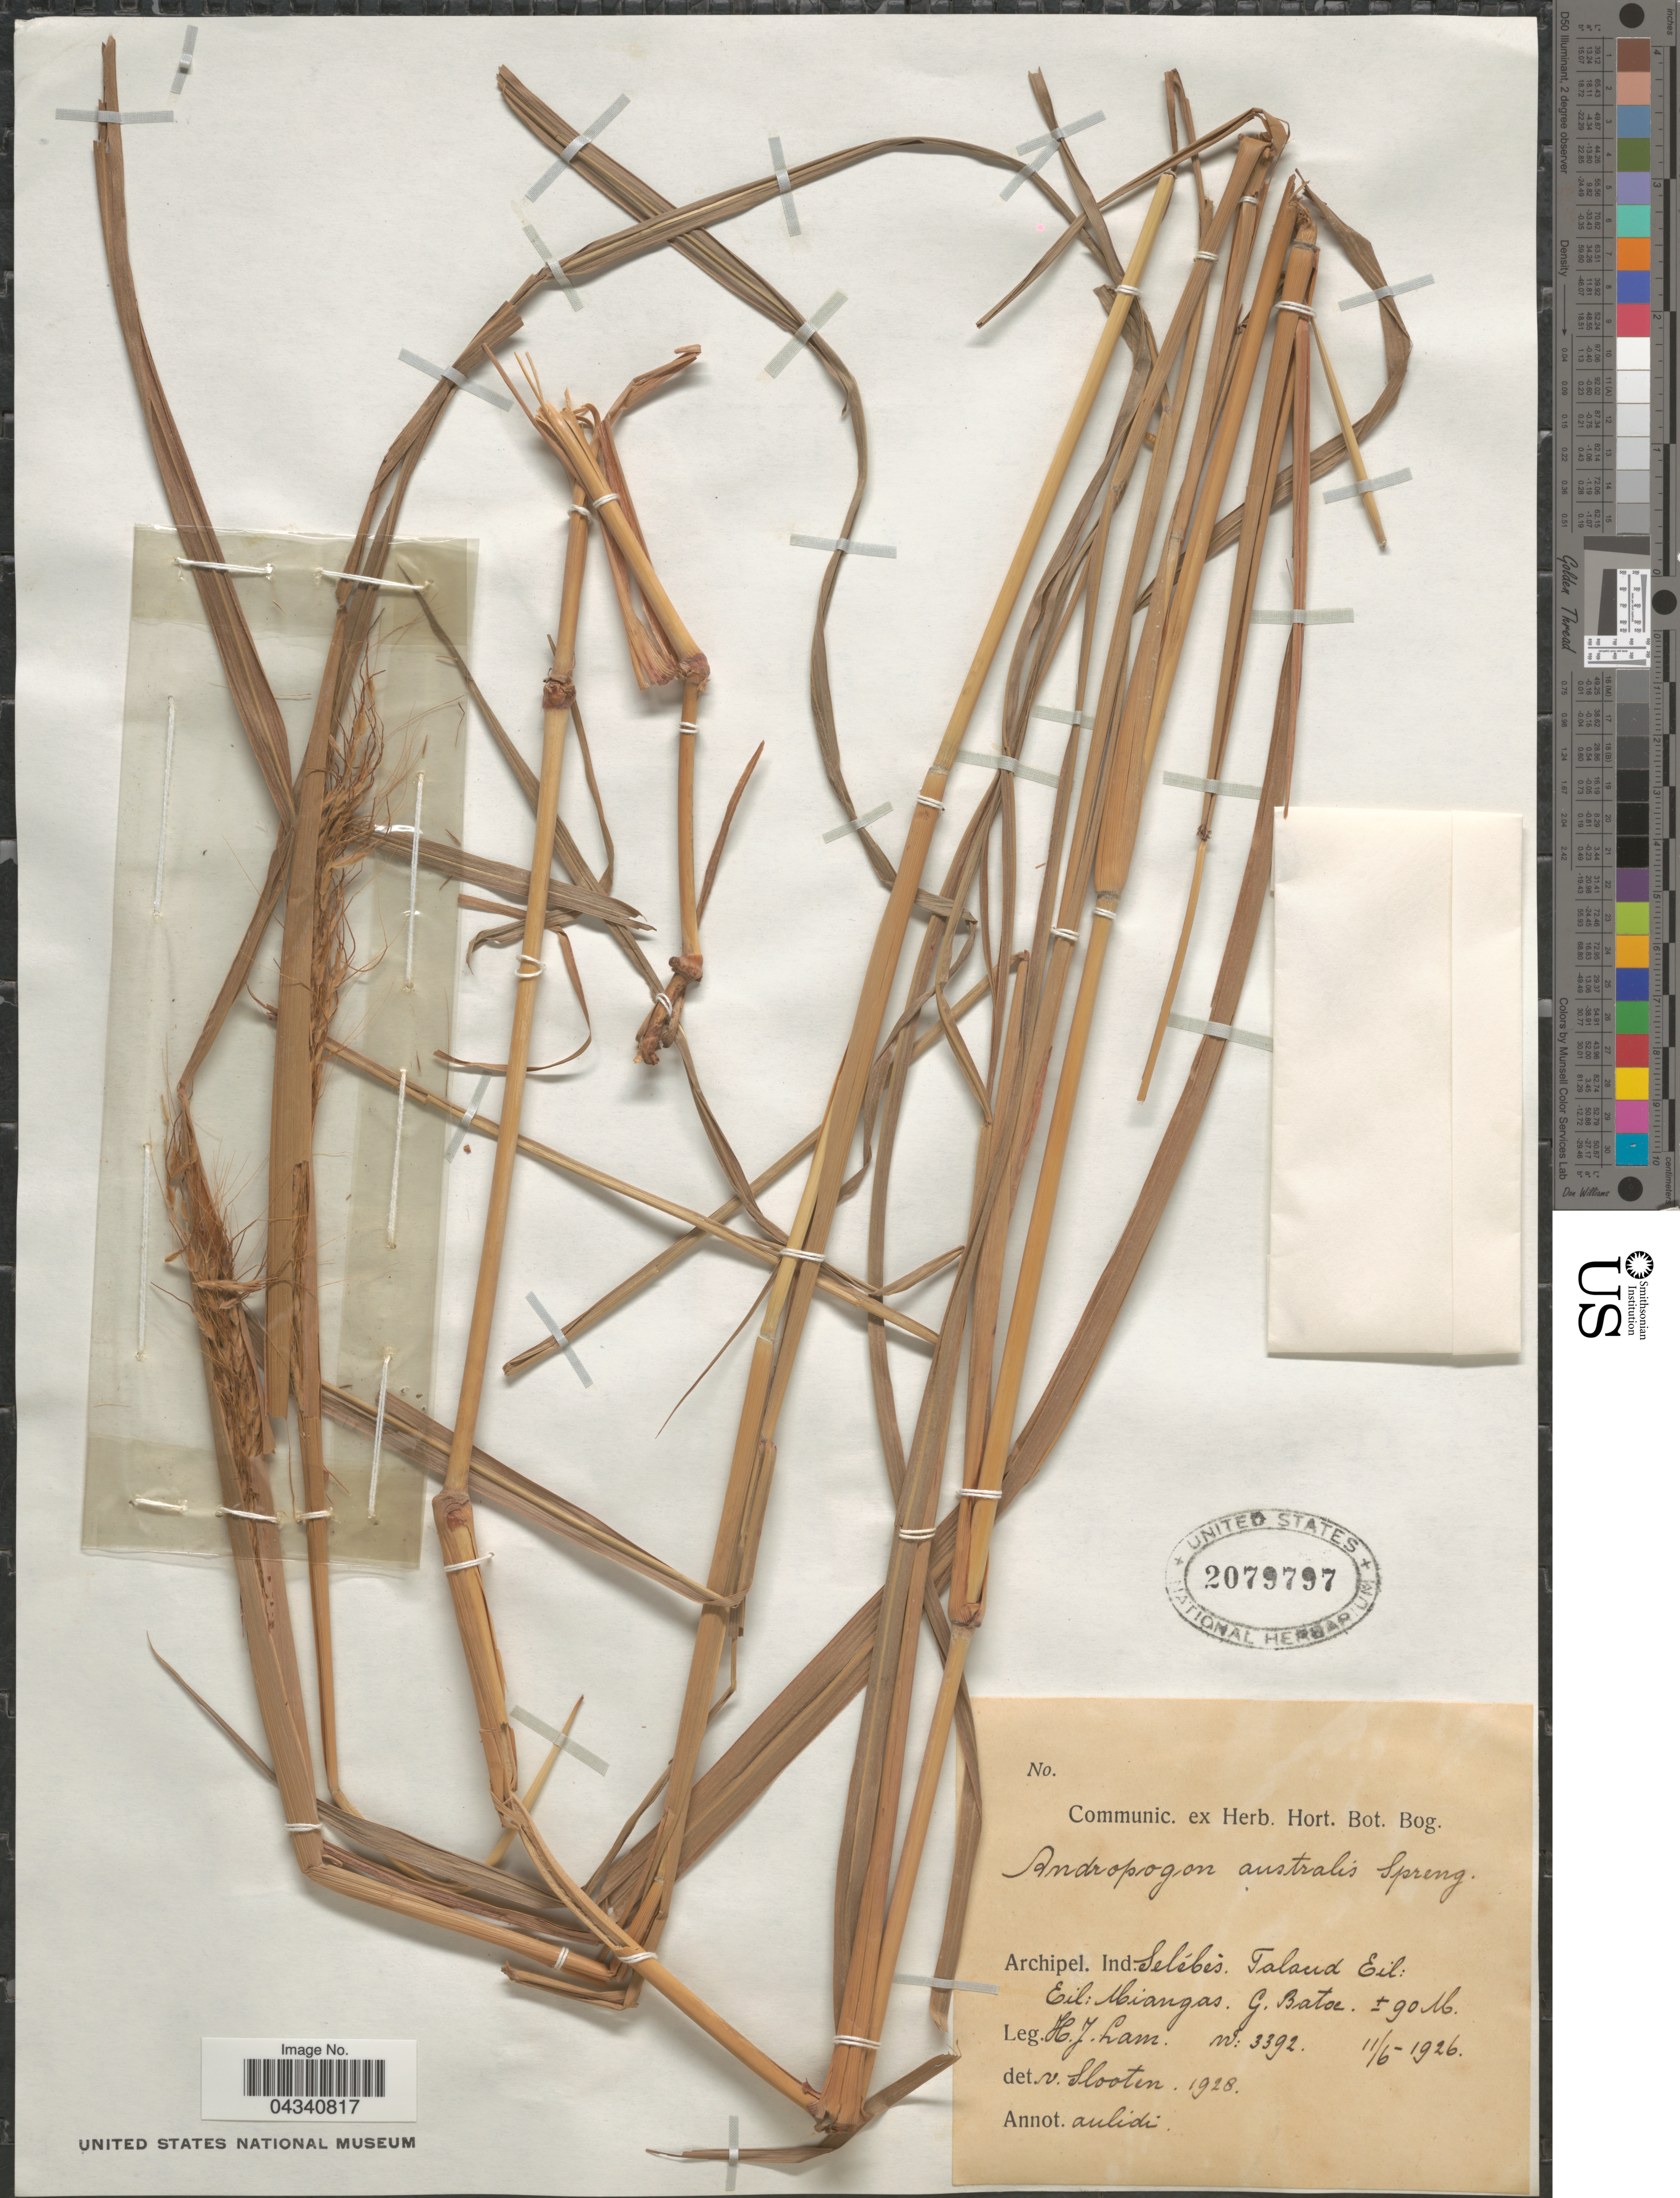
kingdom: Plantae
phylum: Tracheophyta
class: Liliopsida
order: Poales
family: Poaceae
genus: Sorghum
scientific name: Sorghum plumosum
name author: (R. Br.) P. Beauv.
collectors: H. J. Lam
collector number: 3392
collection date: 1926-06-11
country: Indonesia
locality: Archipel. Ind. Selébes. Talaud Eil: Eil: Miangas. G. Batoe.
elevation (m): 90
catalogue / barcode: US 2079797